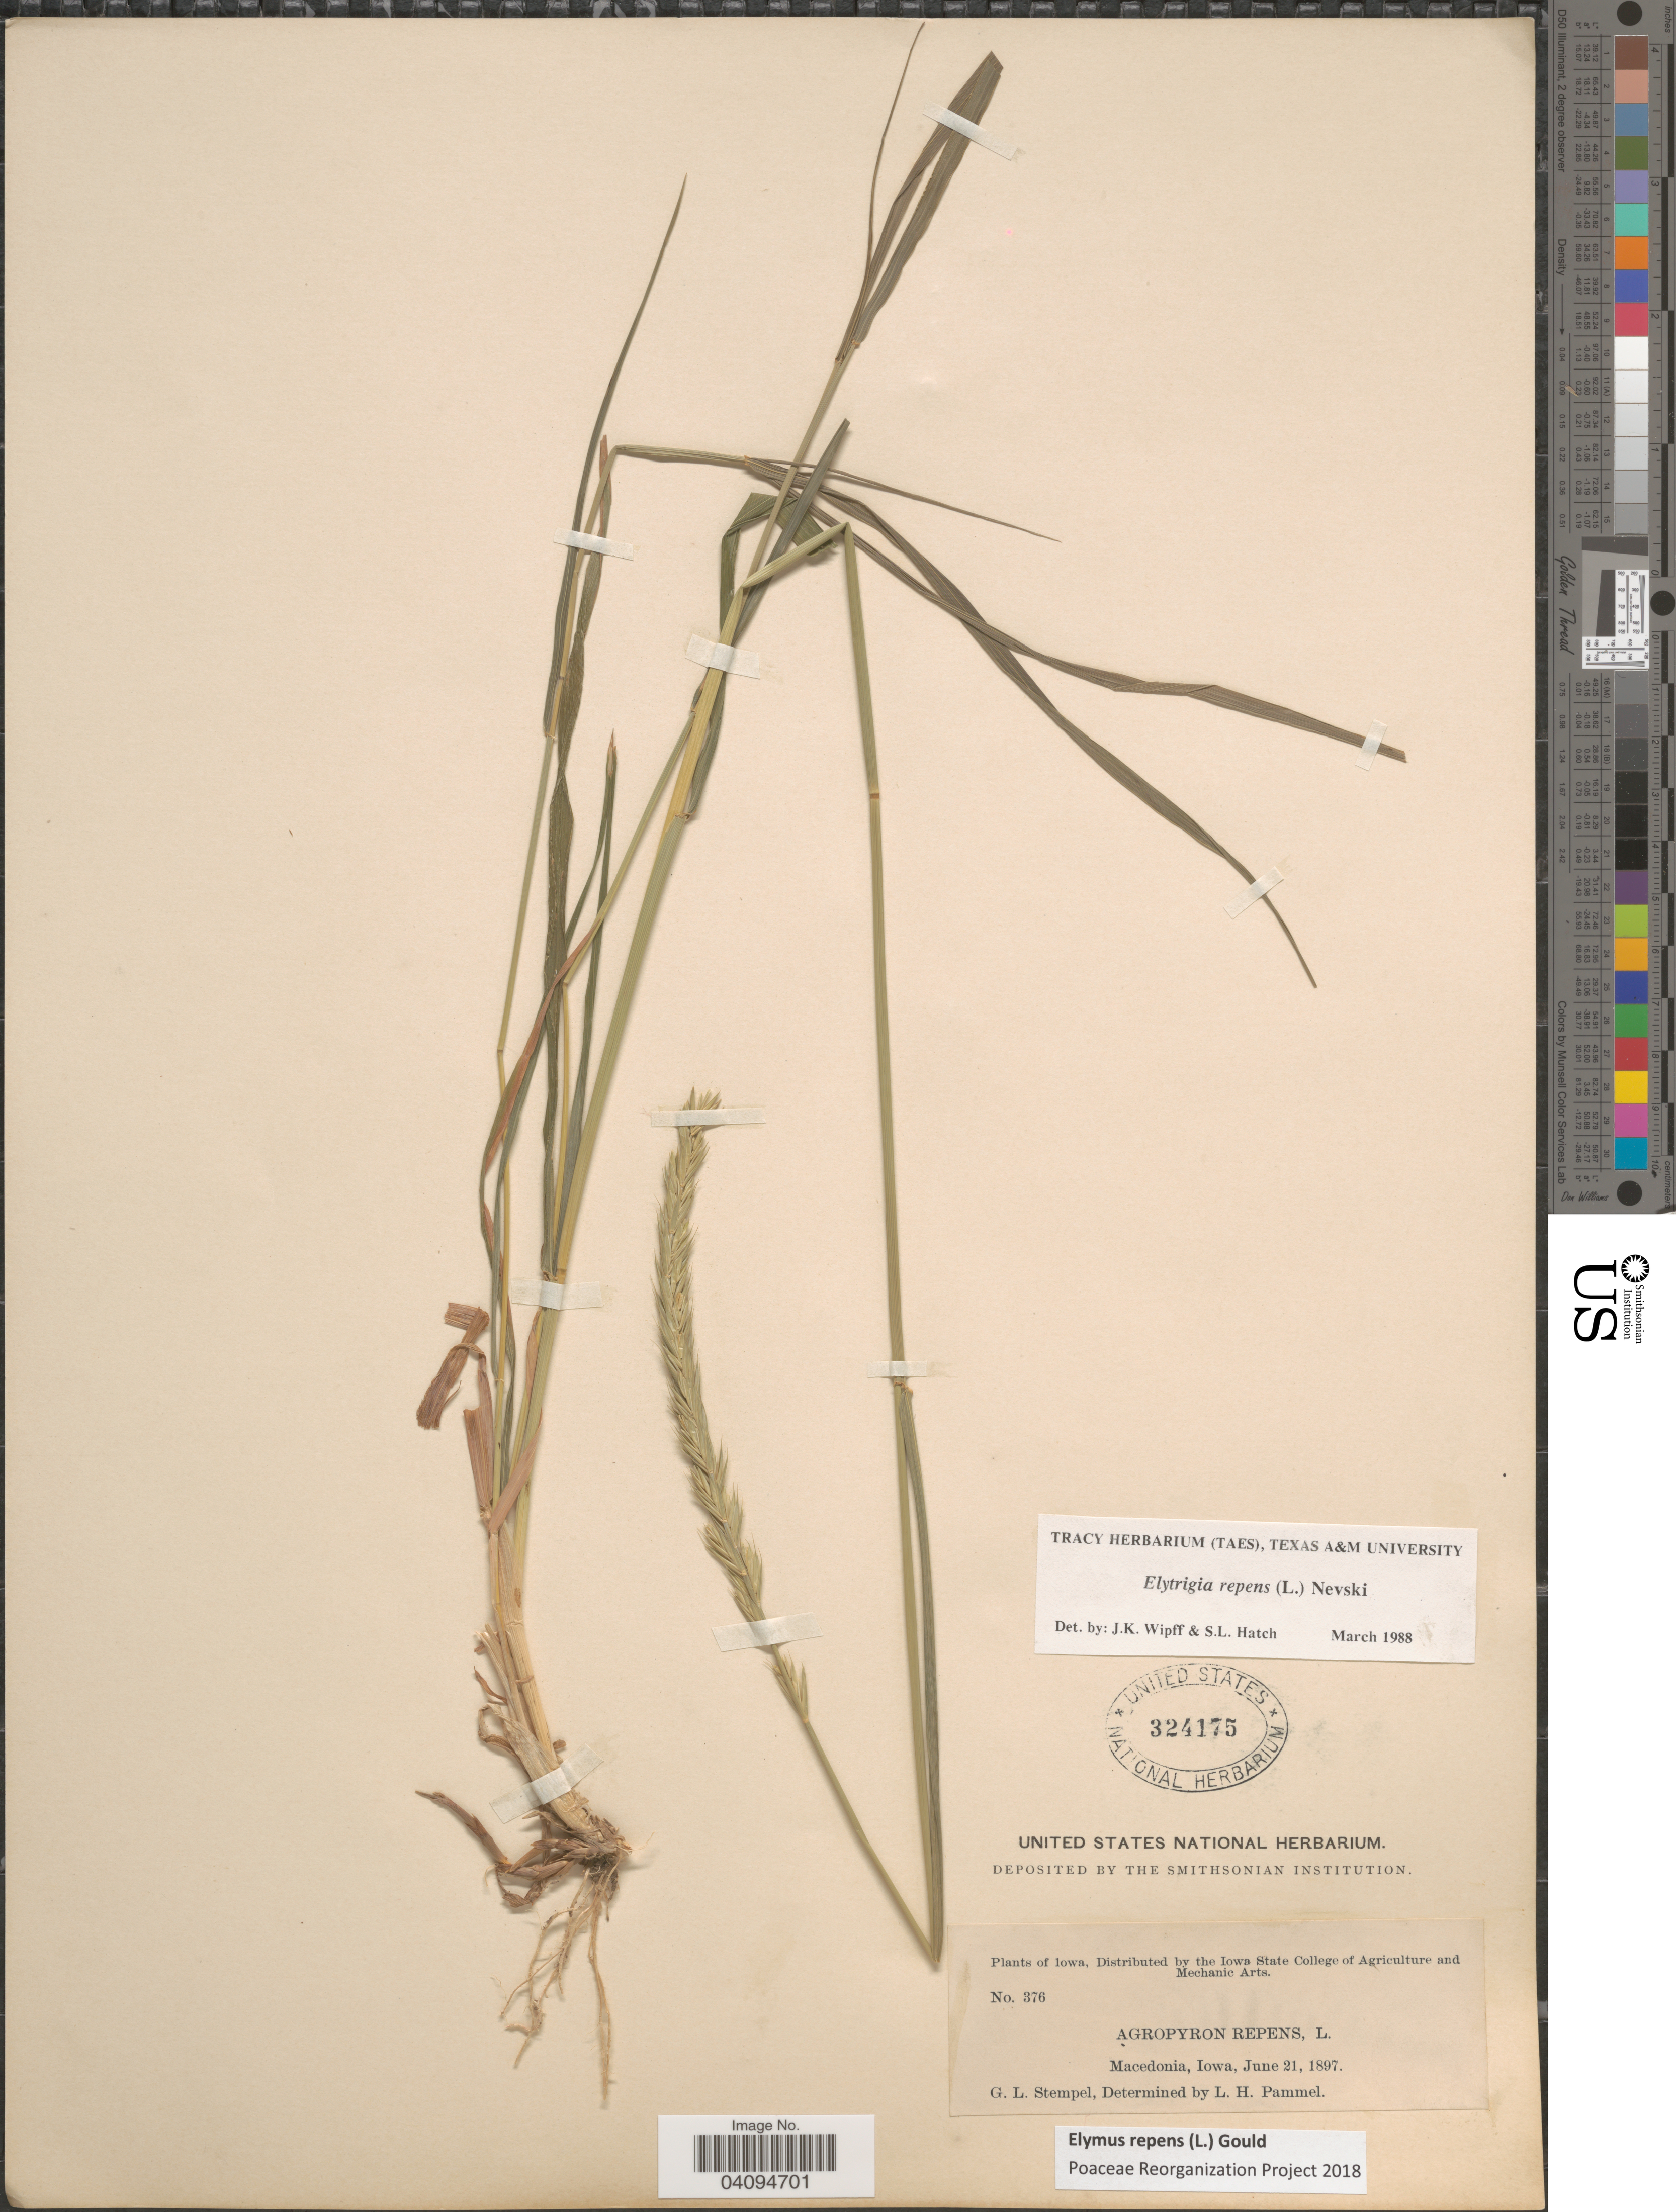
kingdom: Plantae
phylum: Tracheophyta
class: Liliopsida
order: Poales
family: Poaceae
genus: Elymus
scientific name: Elymus repens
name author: (L.) Gould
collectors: G. Stempel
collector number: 376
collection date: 1897-06-21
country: United States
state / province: Iowa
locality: Macedonia.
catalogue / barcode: US 324175